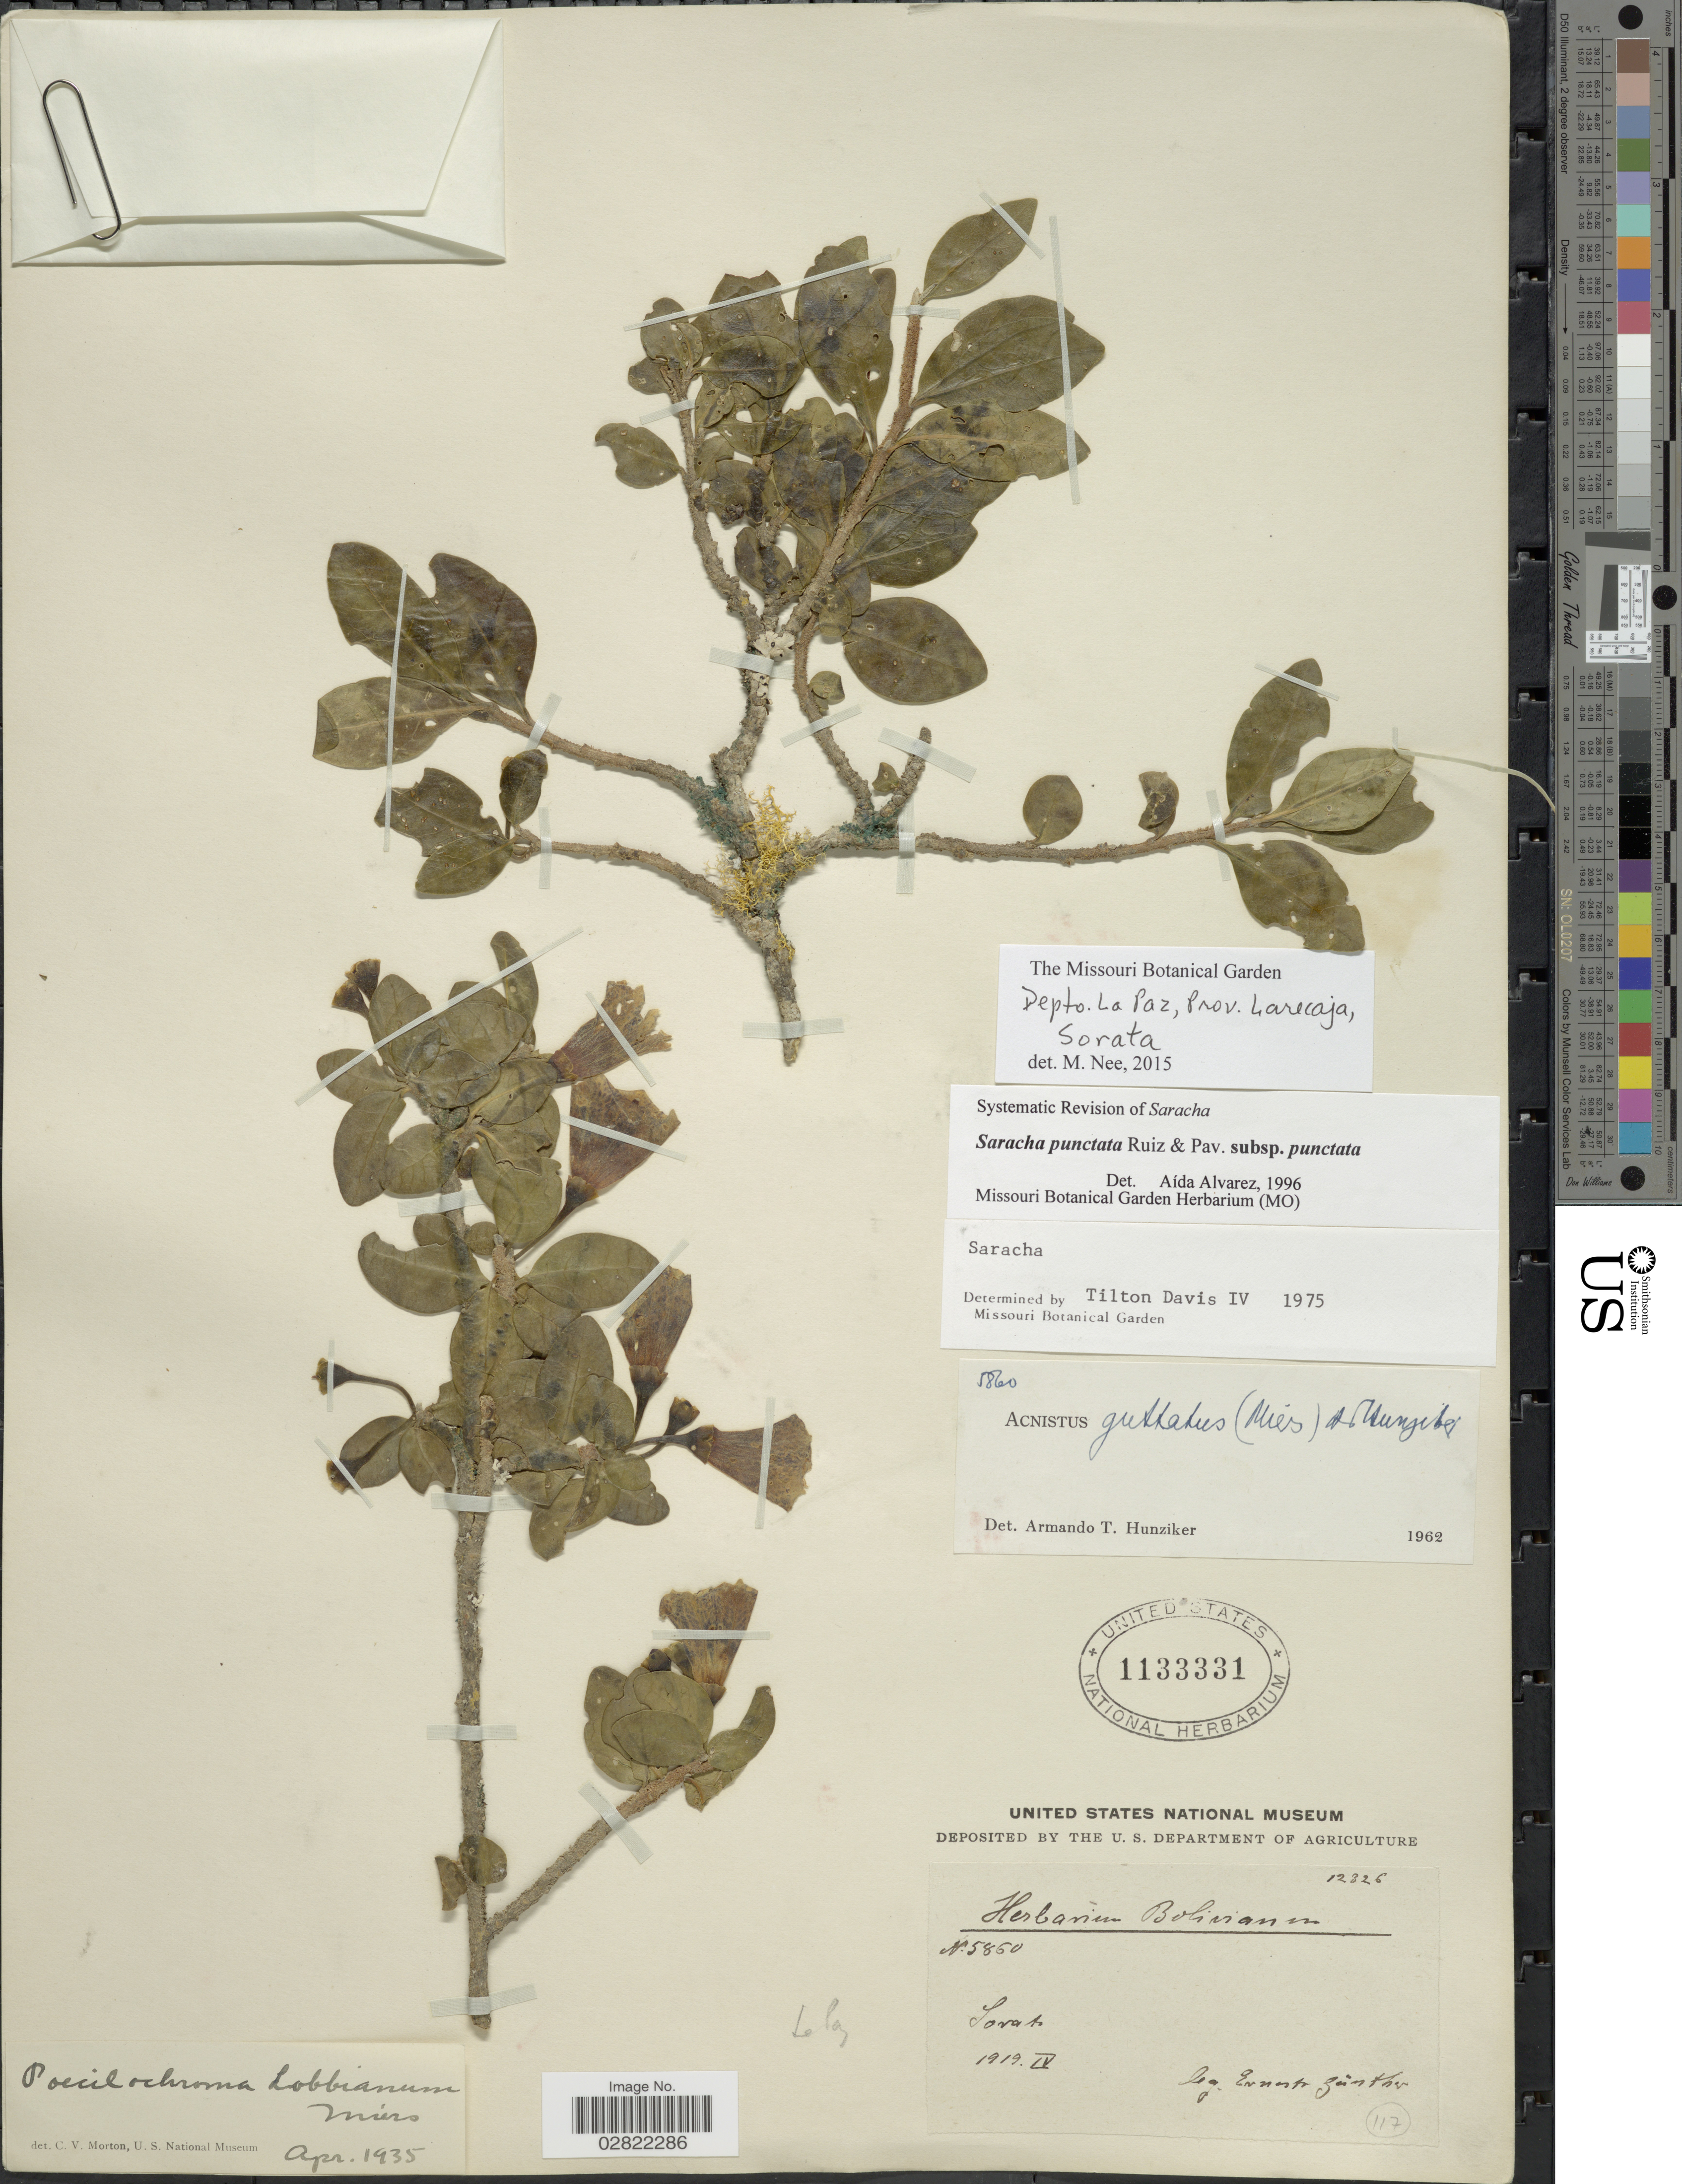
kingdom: Plantae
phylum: Tracheophyta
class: Magnoliopsida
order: Solanales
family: Solanaceae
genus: Saracha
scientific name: Saracha punctata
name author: Ruiz & Pav.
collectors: E. Zunthers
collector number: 5860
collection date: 1919-04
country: Bolivia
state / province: La Paz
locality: Sorato.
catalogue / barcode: US 1133331